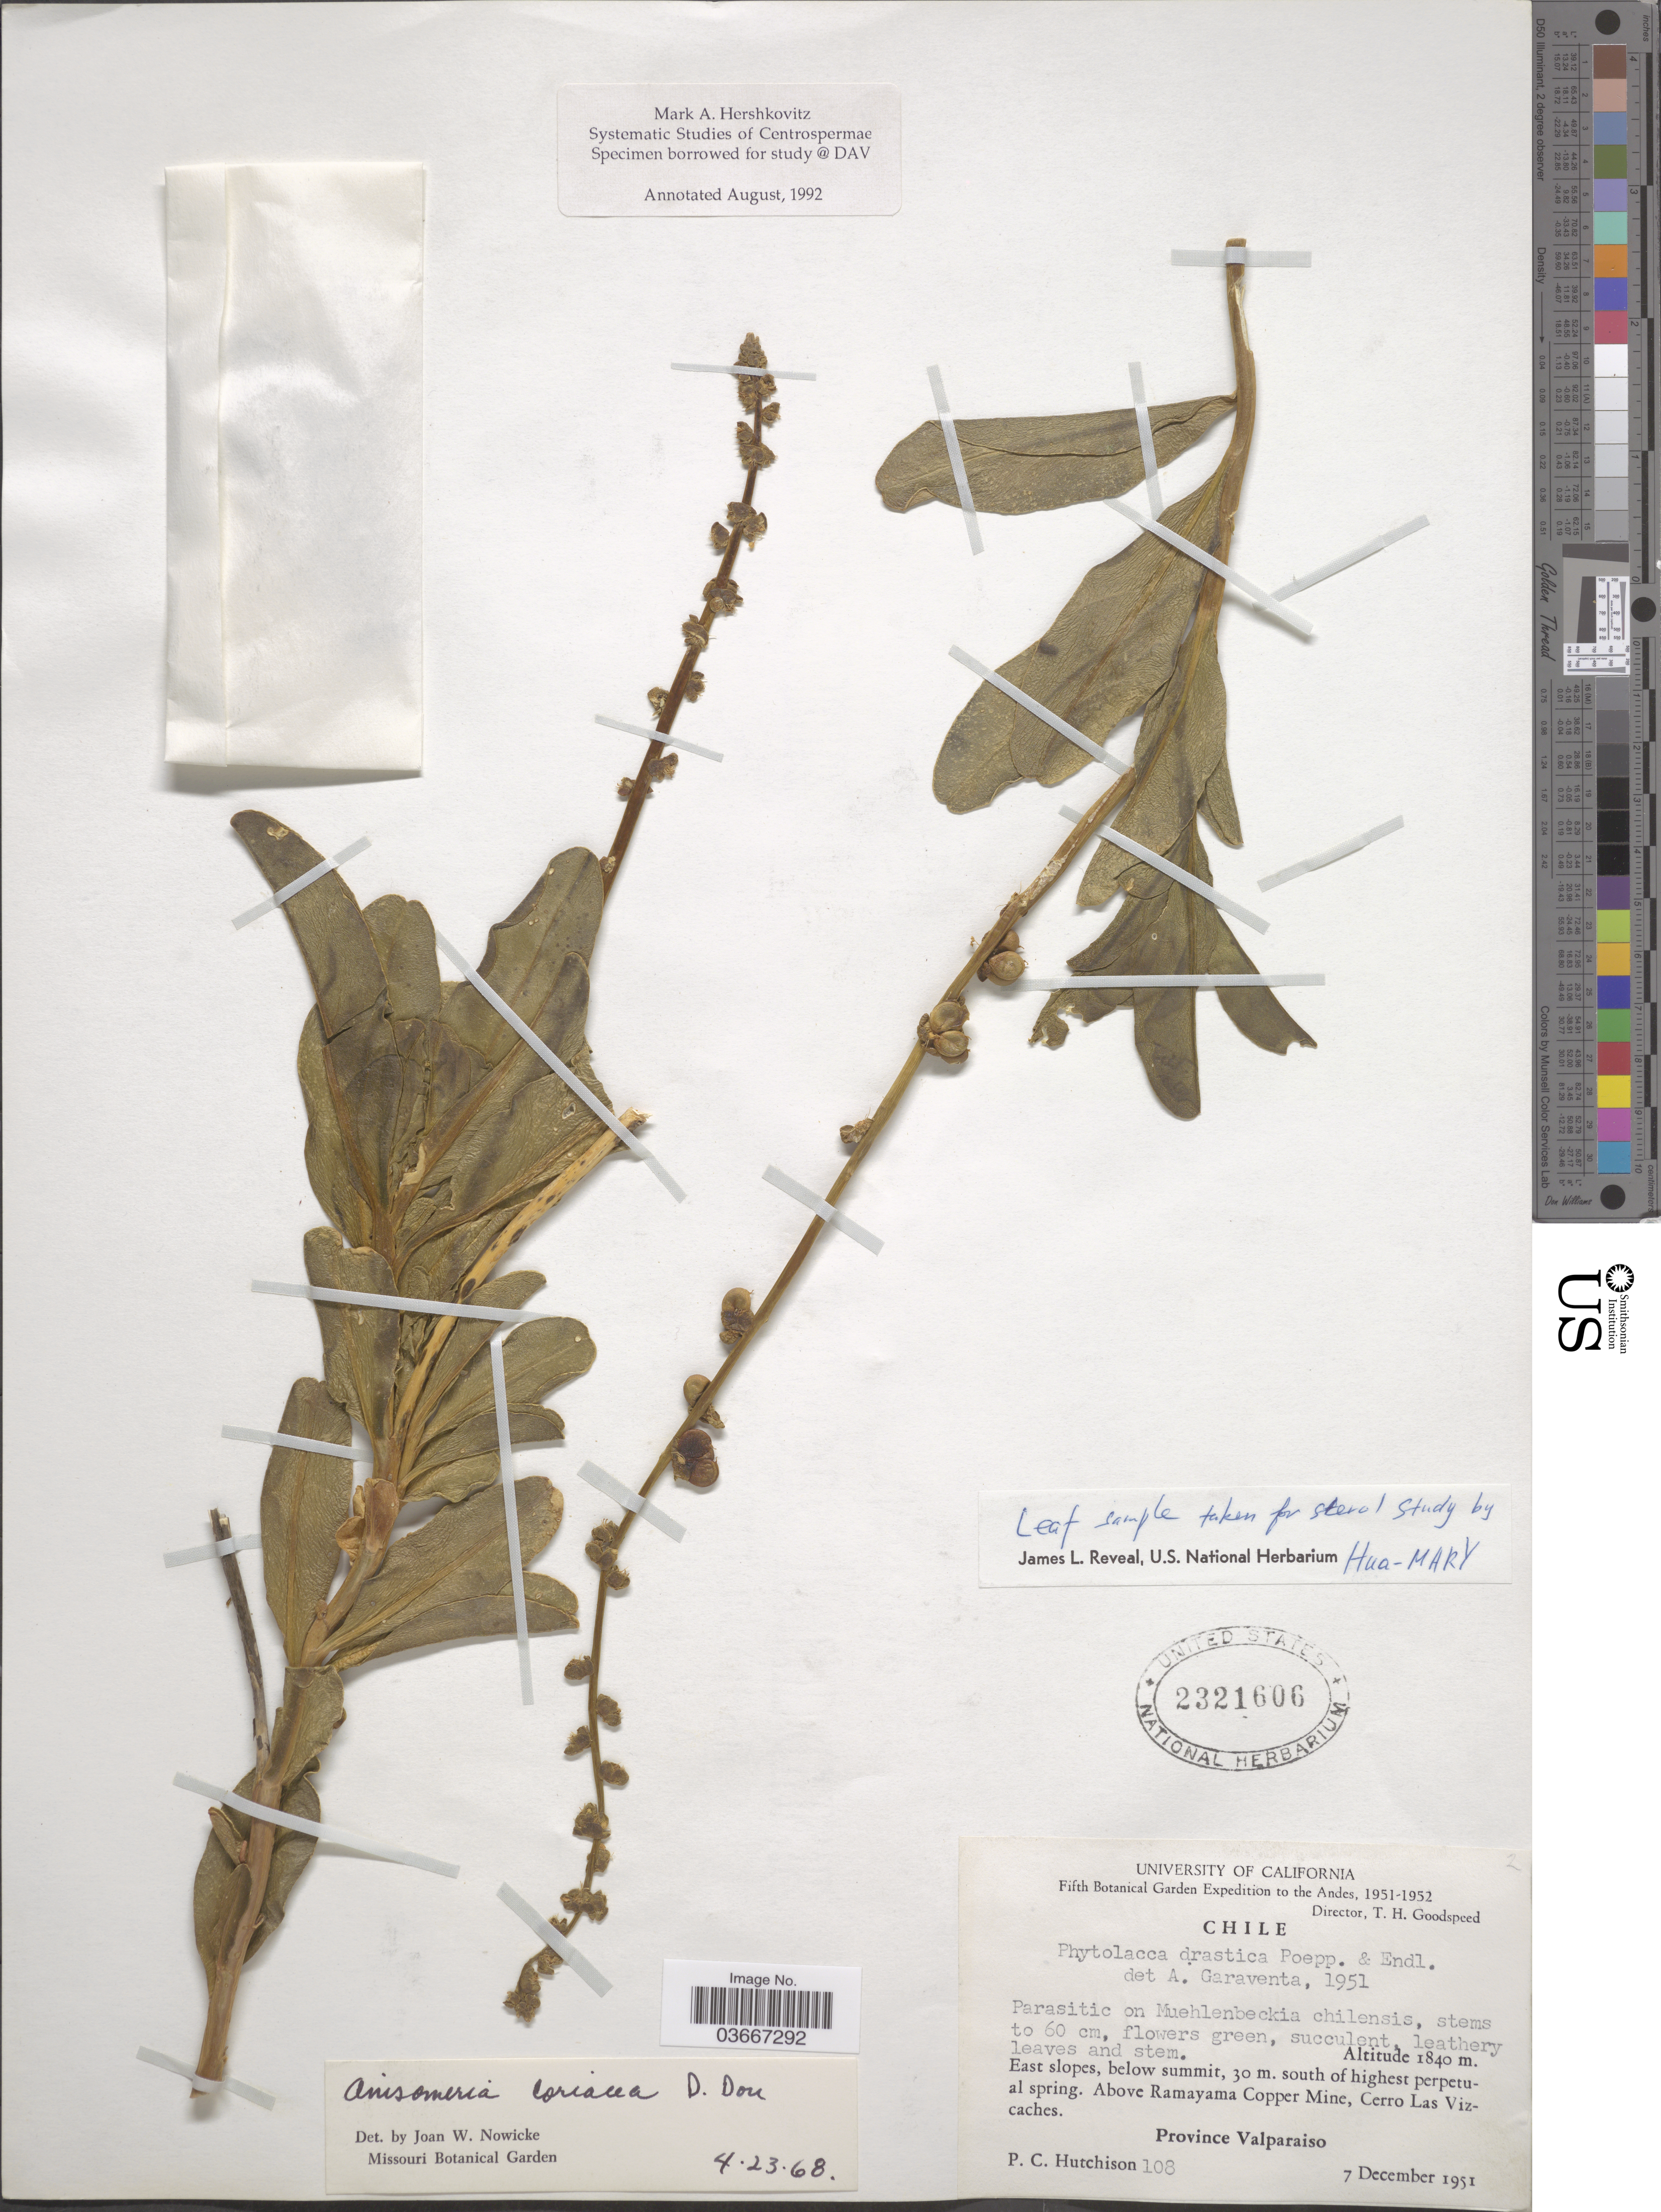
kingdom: Plantae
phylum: Tracheophyta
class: Magnoliopsida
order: Caryophyllales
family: Phytolaccaceae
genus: Anisomeria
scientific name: Anisomeria coriacea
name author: D. Don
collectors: P. C. Hutchison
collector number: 108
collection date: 1951-12-07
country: Chile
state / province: Valparaíso (V)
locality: Andes. East slopes, below summit, 30 m. south of highest perpetual spring. Above Ramayama Copper Mine, Cerro Las Vizcaches.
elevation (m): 1840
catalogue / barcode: US 2321606